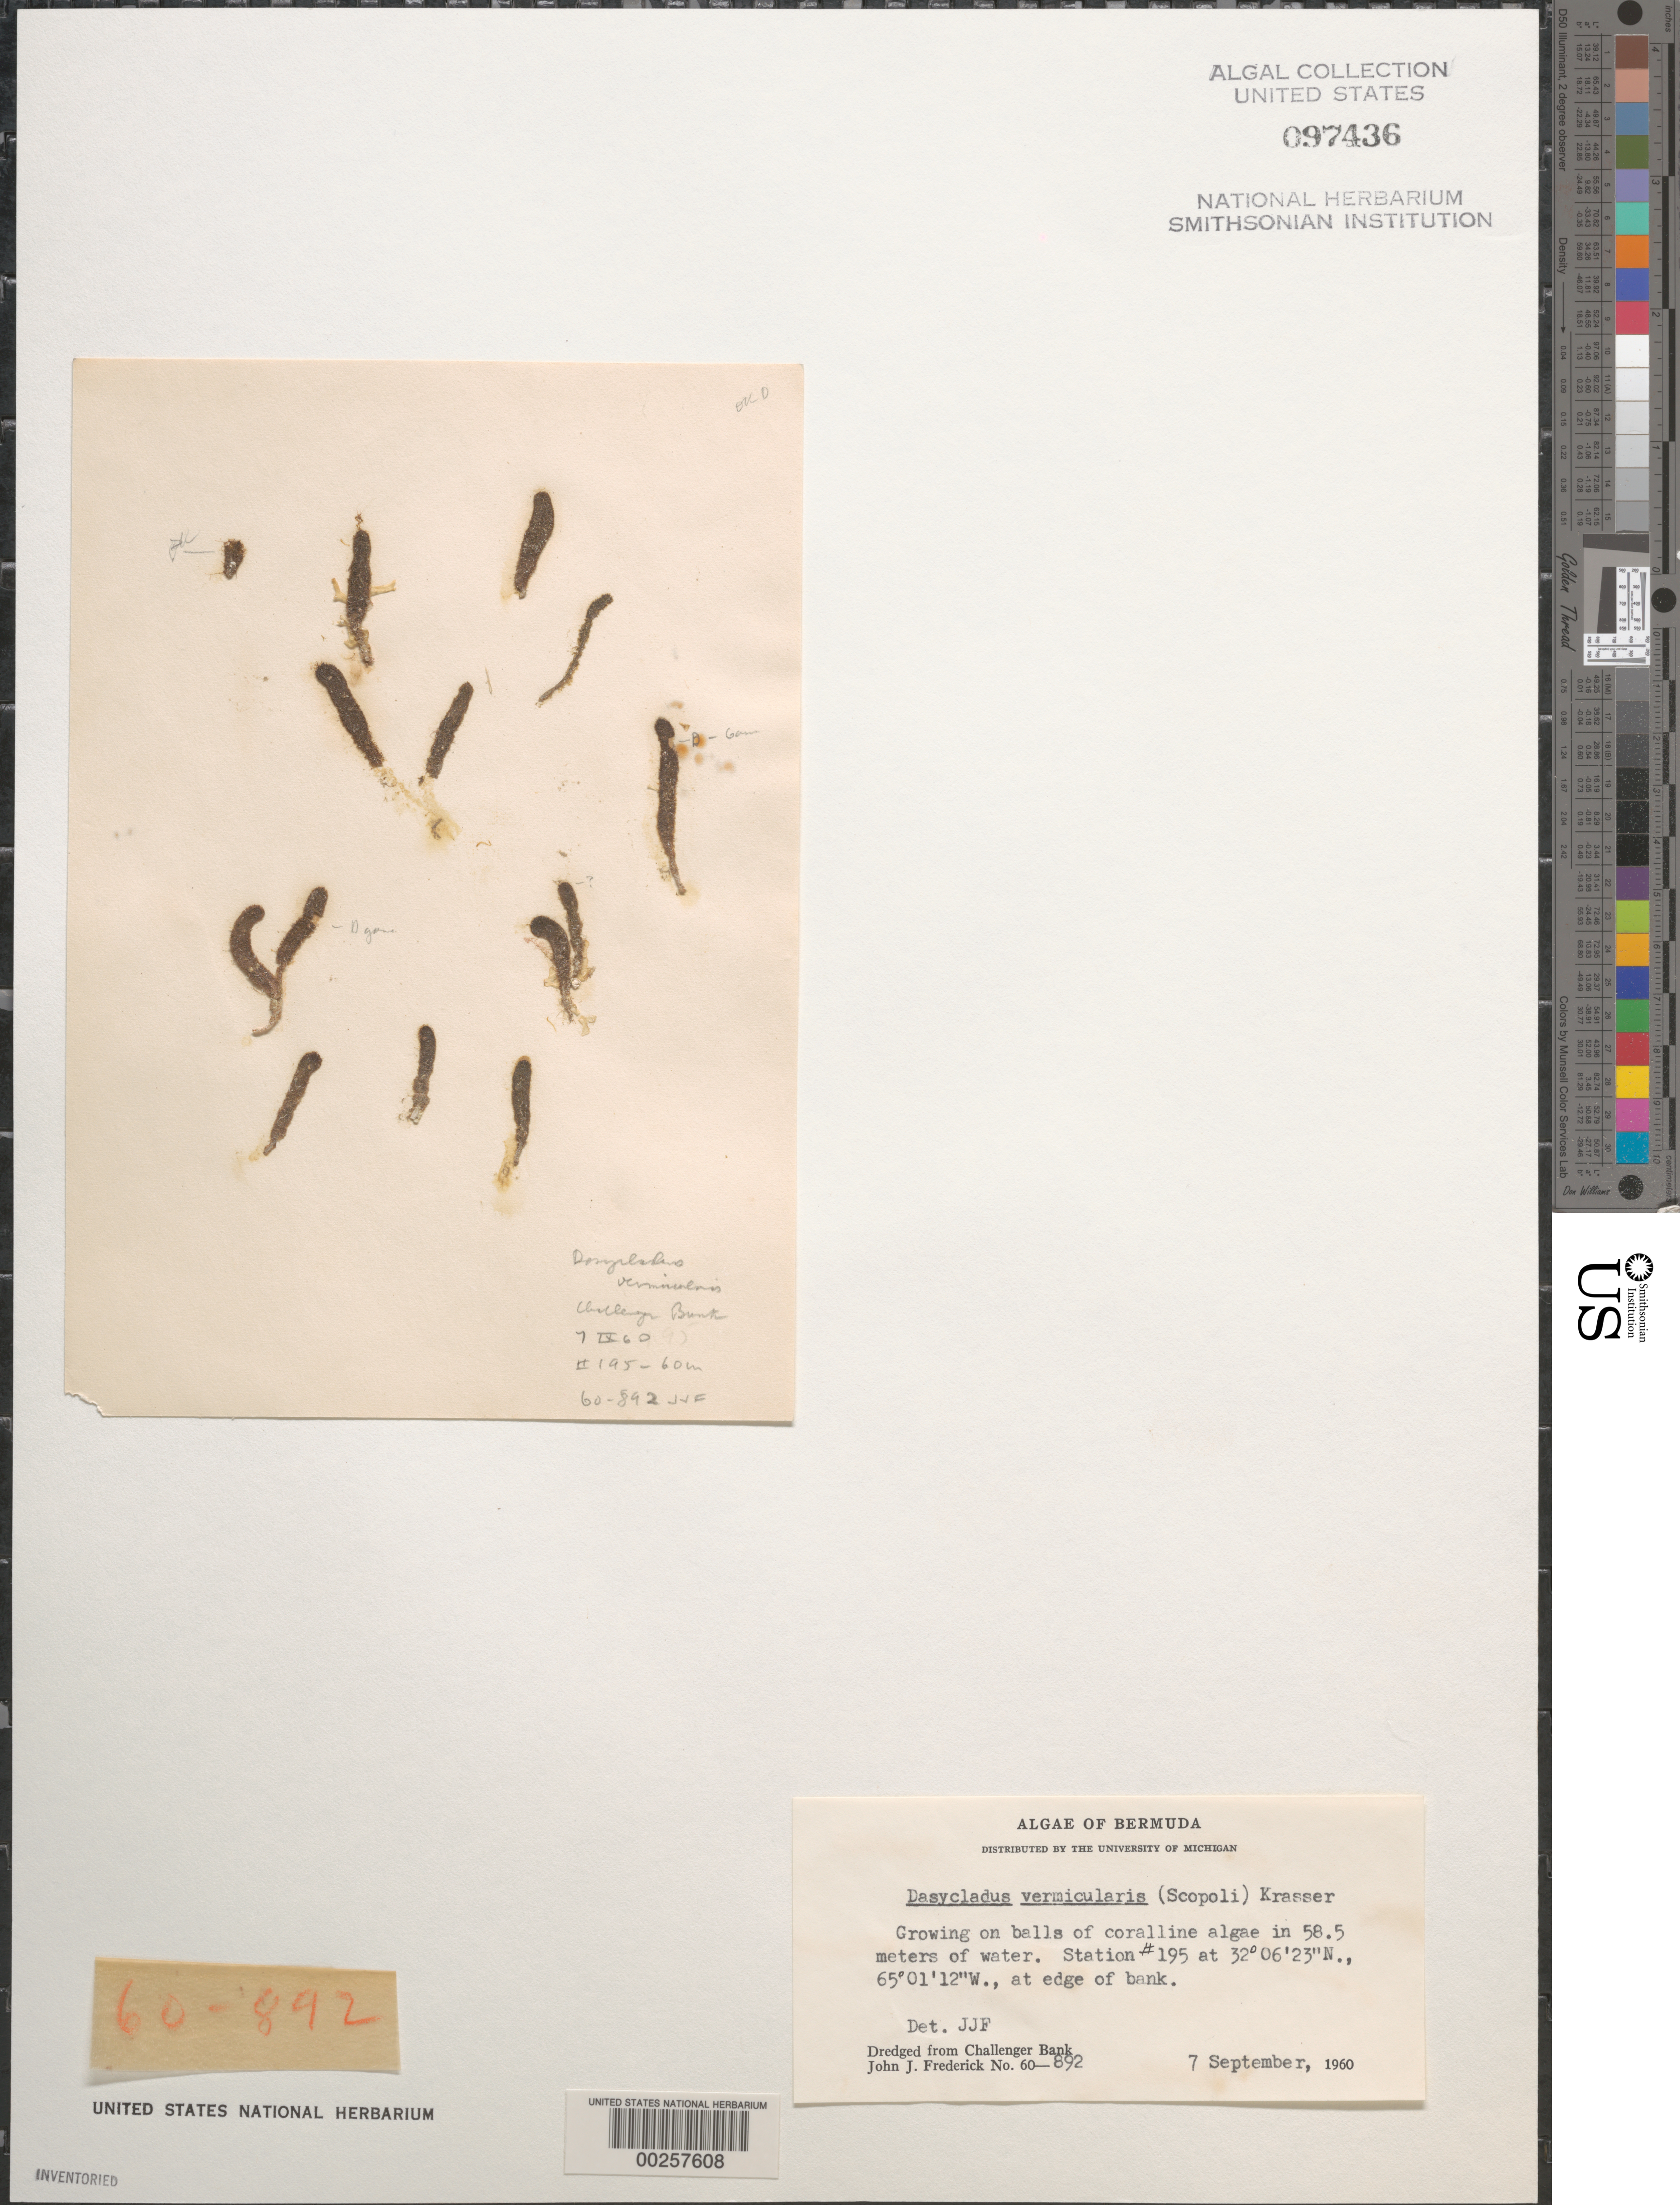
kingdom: Plantae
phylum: Chlorophyta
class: Ulvophyceae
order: Dasycladales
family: Dasycladaceae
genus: Dasycladus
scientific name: Dasycladus vermicularis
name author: (Scop.) Krasser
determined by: Frederick, J. J.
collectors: J. Frederick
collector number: JJF 60-892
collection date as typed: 07 Sep 1960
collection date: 1960-09-07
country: Bermuda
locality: Challenger Bank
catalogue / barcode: US 97436